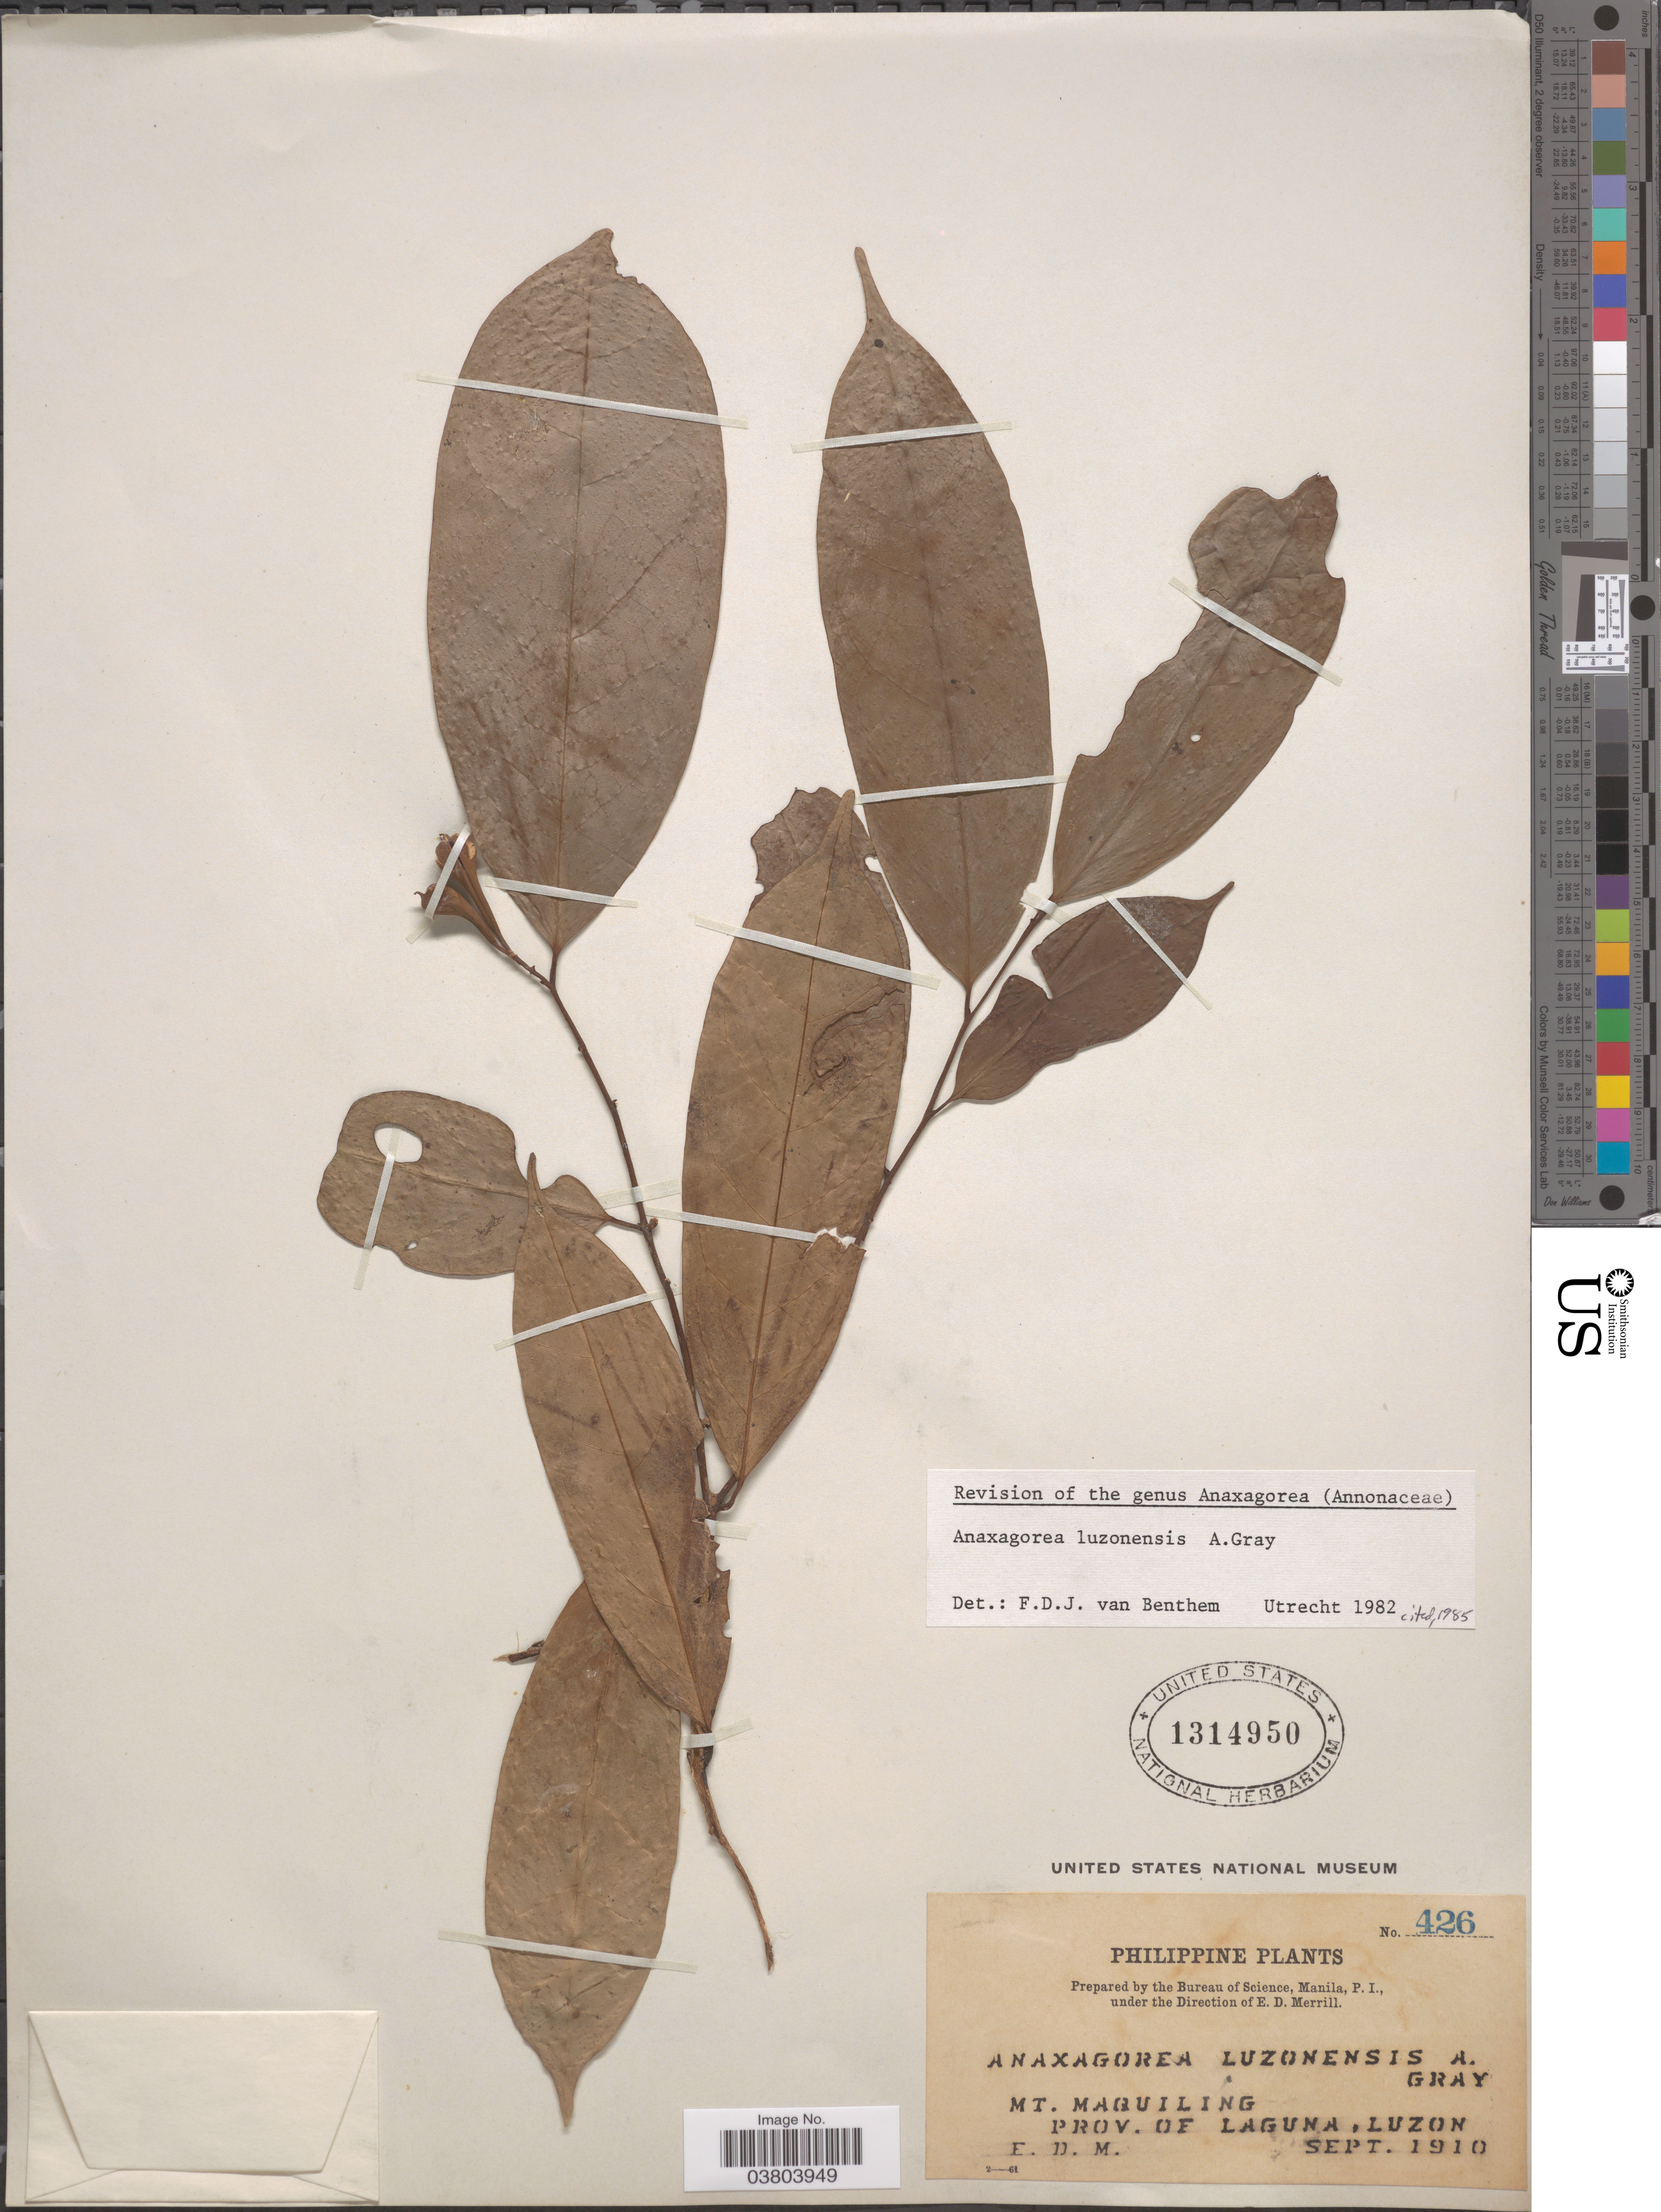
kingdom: Plantae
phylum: Tracheophyta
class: Magnoliopsida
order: Magnoliales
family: Annonaceae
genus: Anaxagorea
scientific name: Anaxagorea luzonensis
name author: A. Gray in Wilkes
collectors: E. D. Merrill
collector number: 426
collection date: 1910-09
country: Philippines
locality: Mt. Maquiling. Prov. of Laguna, Luzon.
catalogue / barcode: US 1314950